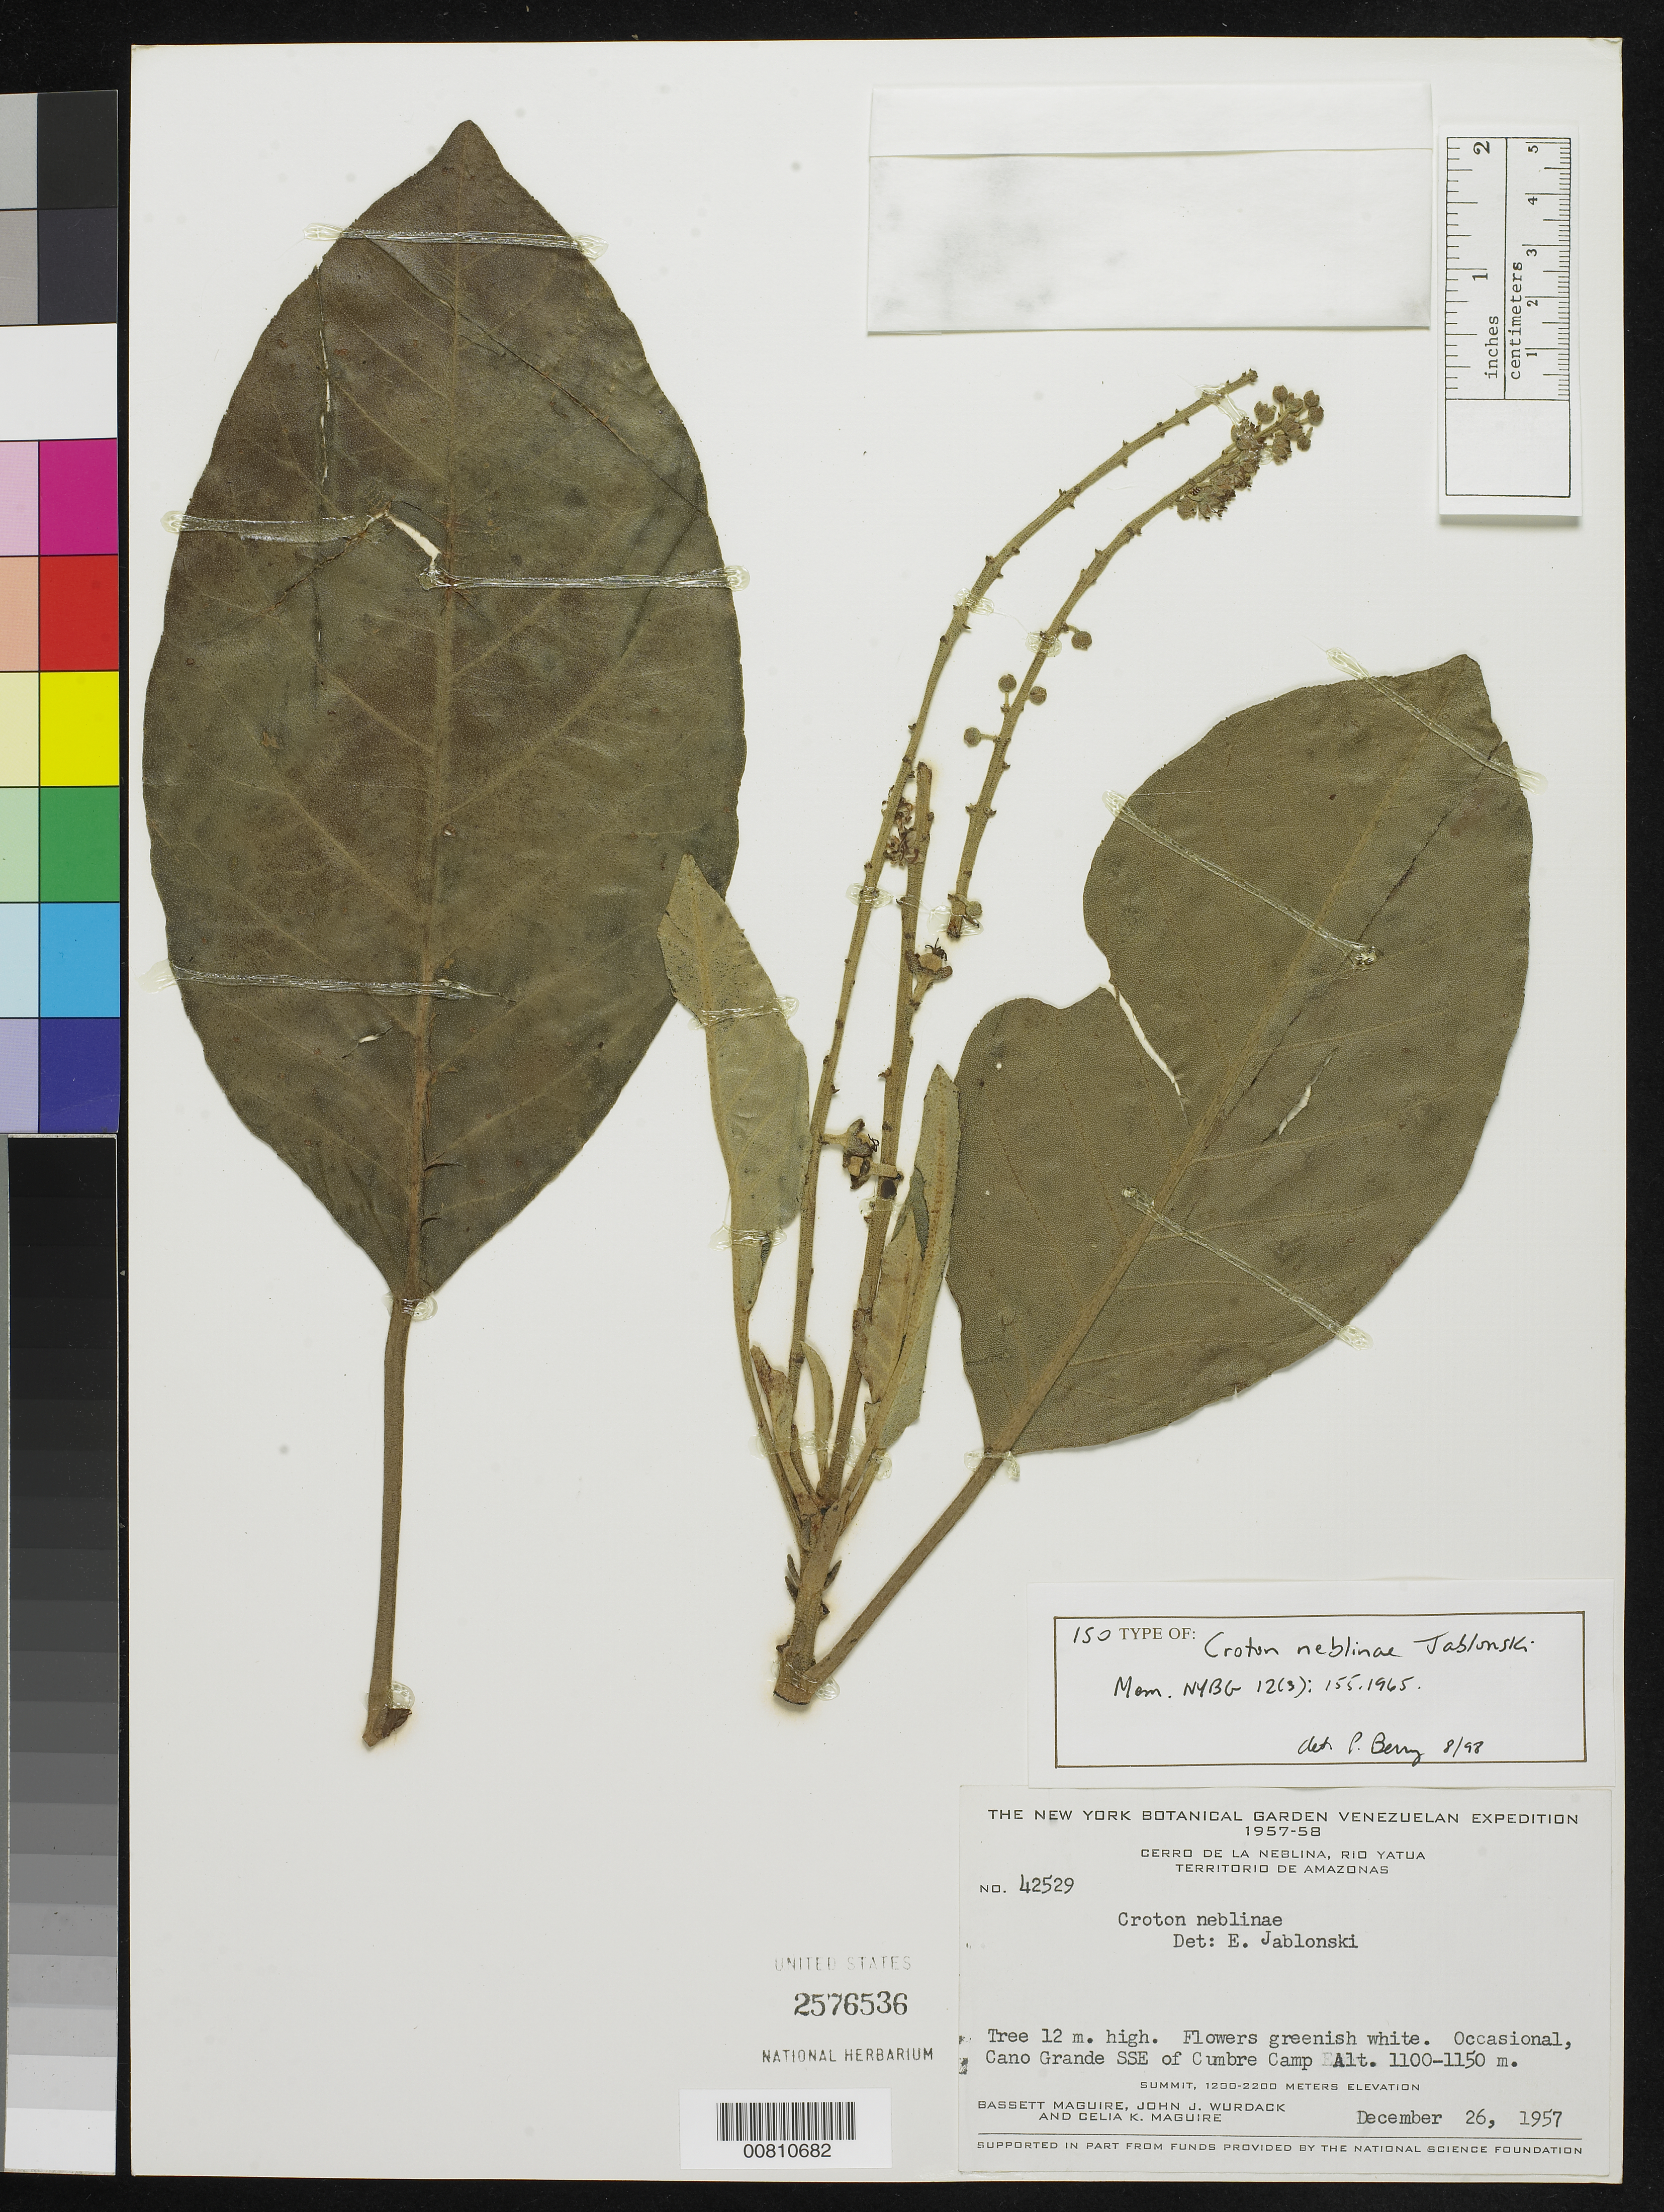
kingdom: Plantae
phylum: Tracheophyta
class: Magnoliopsida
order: Malpighiales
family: Euphorbiaceae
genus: Croton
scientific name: Croton neblinae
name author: Jablonski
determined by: Berry, P. E., (WIS), University of Wisconsin - Madison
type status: Isotype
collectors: B. Maguire, J. J. Wurdack & C. K. Maguire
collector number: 42529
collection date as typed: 26 Dec 1957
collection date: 1957-12-26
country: Venezuela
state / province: Amazonas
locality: Cerro de la Neblina, Rio Yatua, Territorio de Amazonas, along bottom of Canon Grande SSE of Cumbre Camp.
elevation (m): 1100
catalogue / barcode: US 2576536